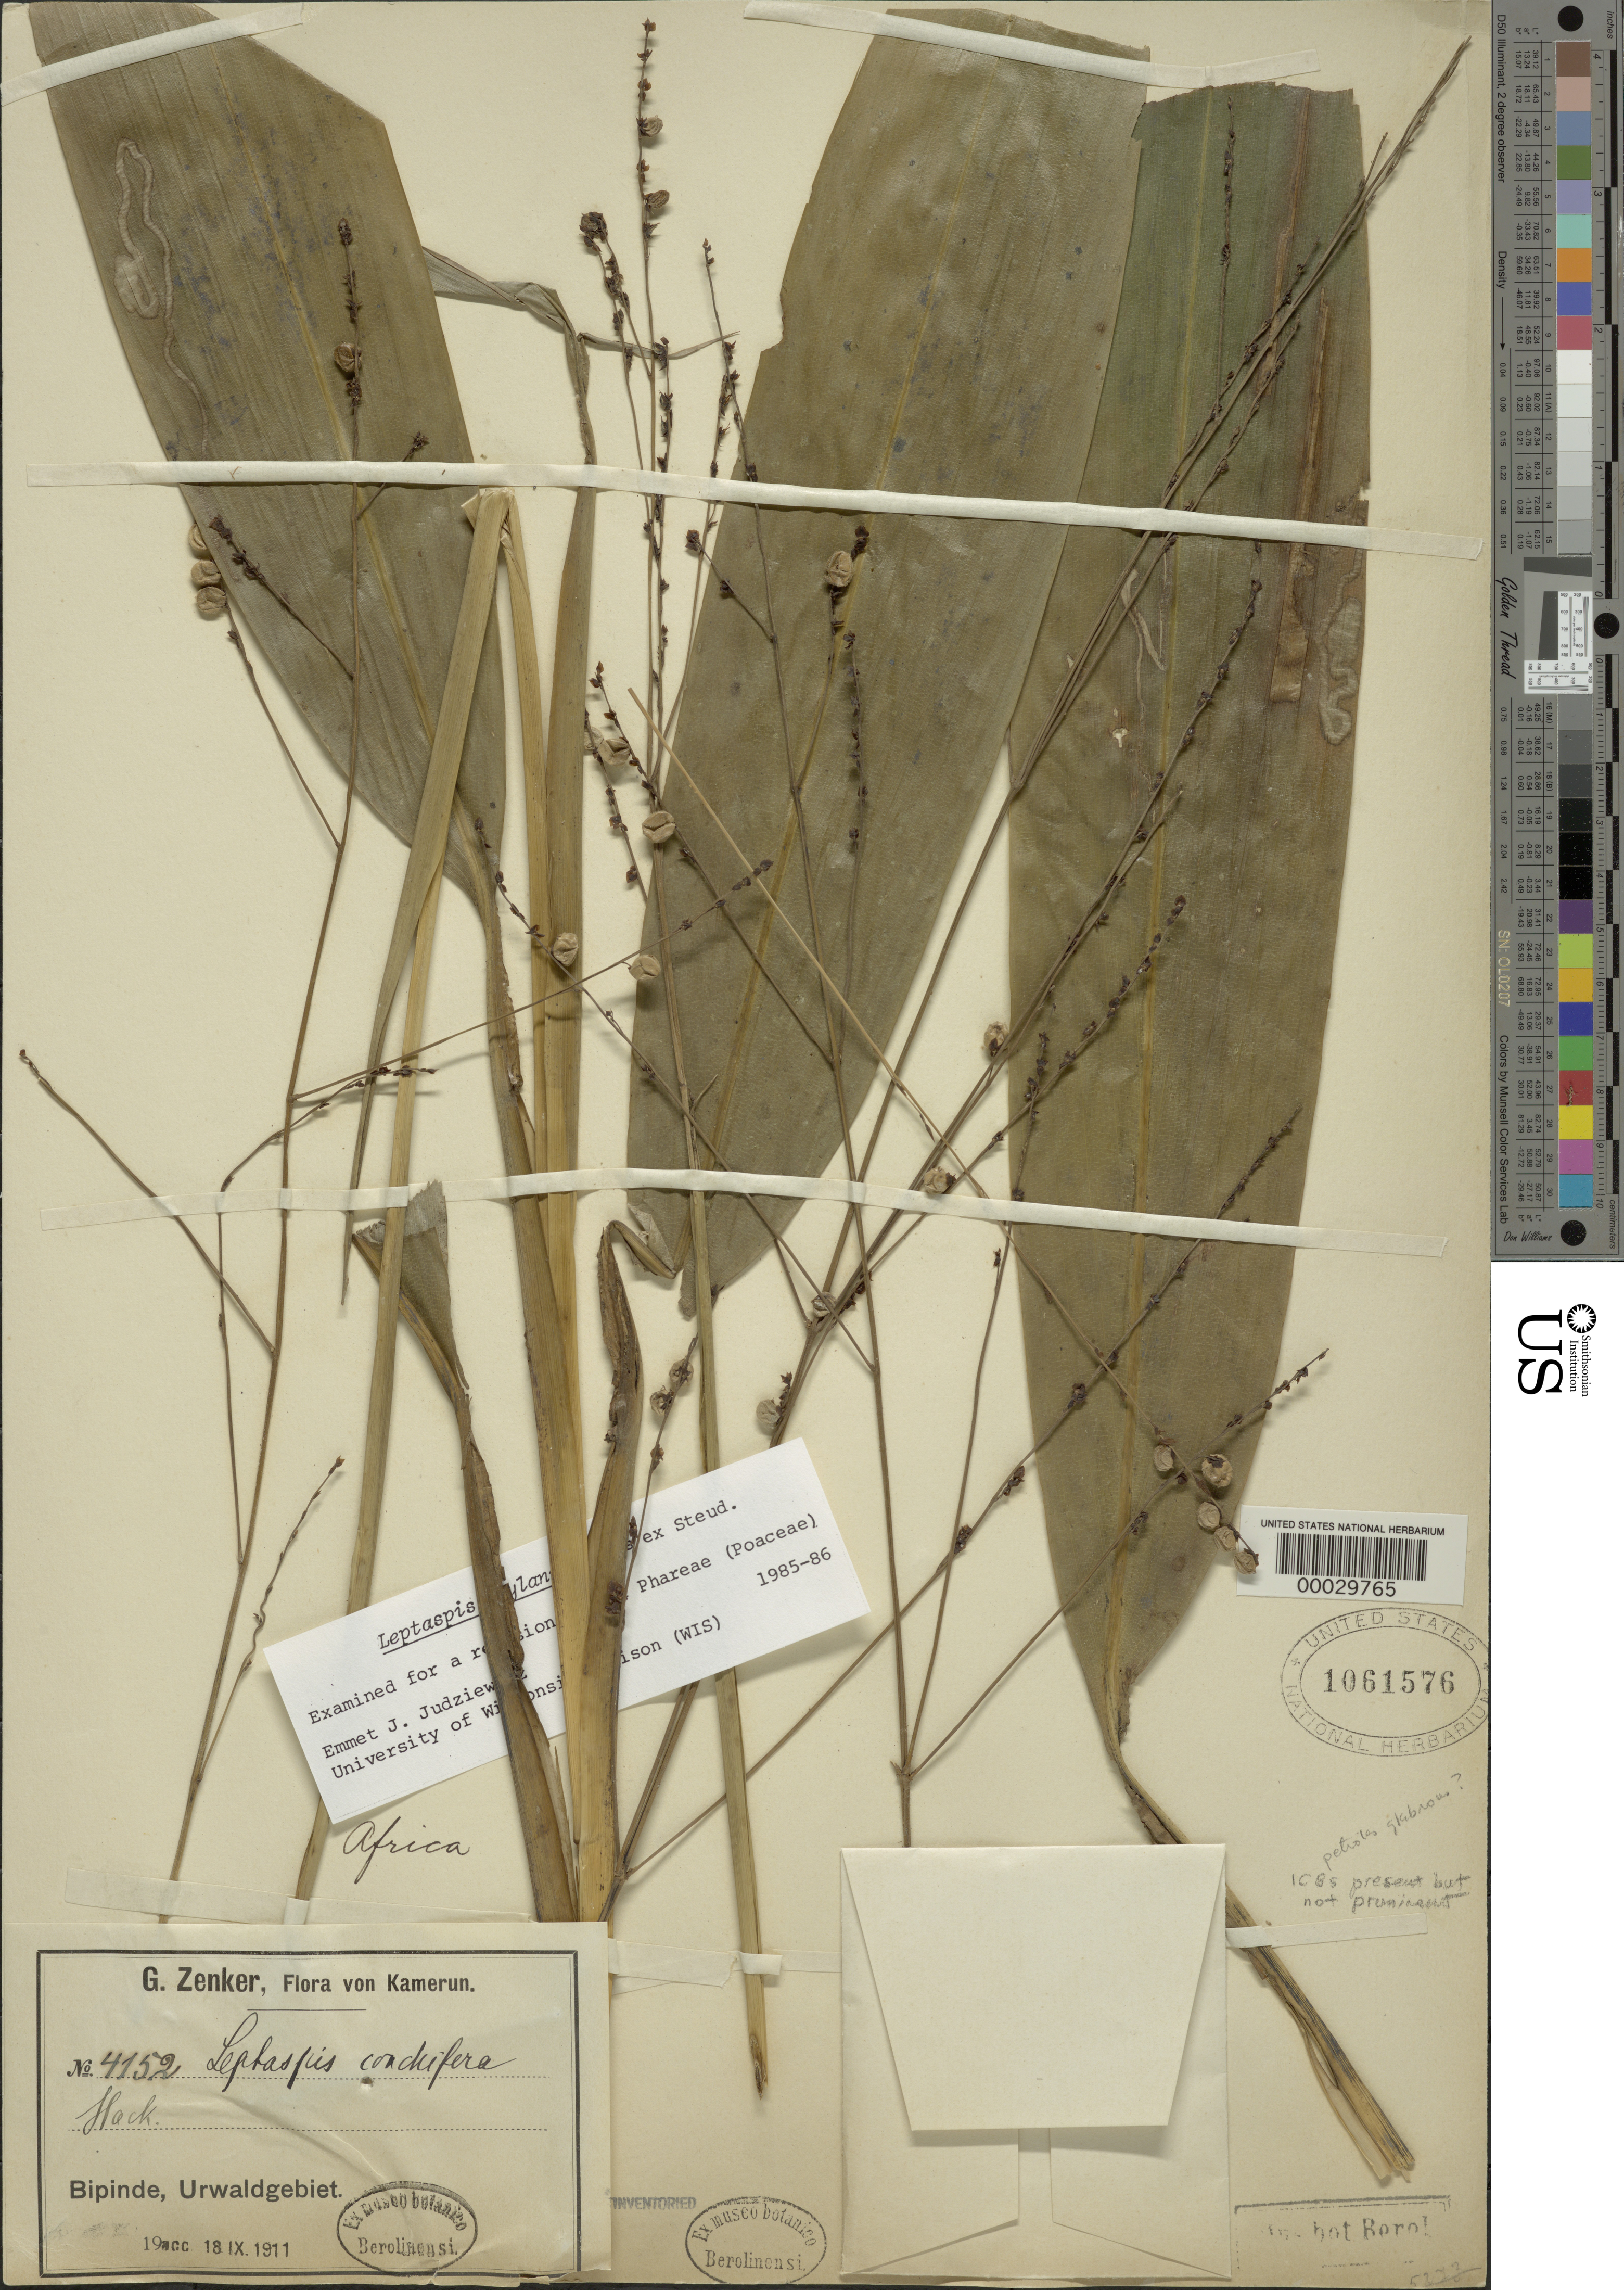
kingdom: Plantae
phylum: Tracheophyta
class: Liliopsida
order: Poales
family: Poaceae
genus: Leptaspis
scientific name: Leptaspis sp.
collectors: G. A. Zenker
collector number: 4152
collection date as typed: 18 Sep 1911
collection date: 1911-09-18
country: Cameroon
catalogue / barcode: US 1061576